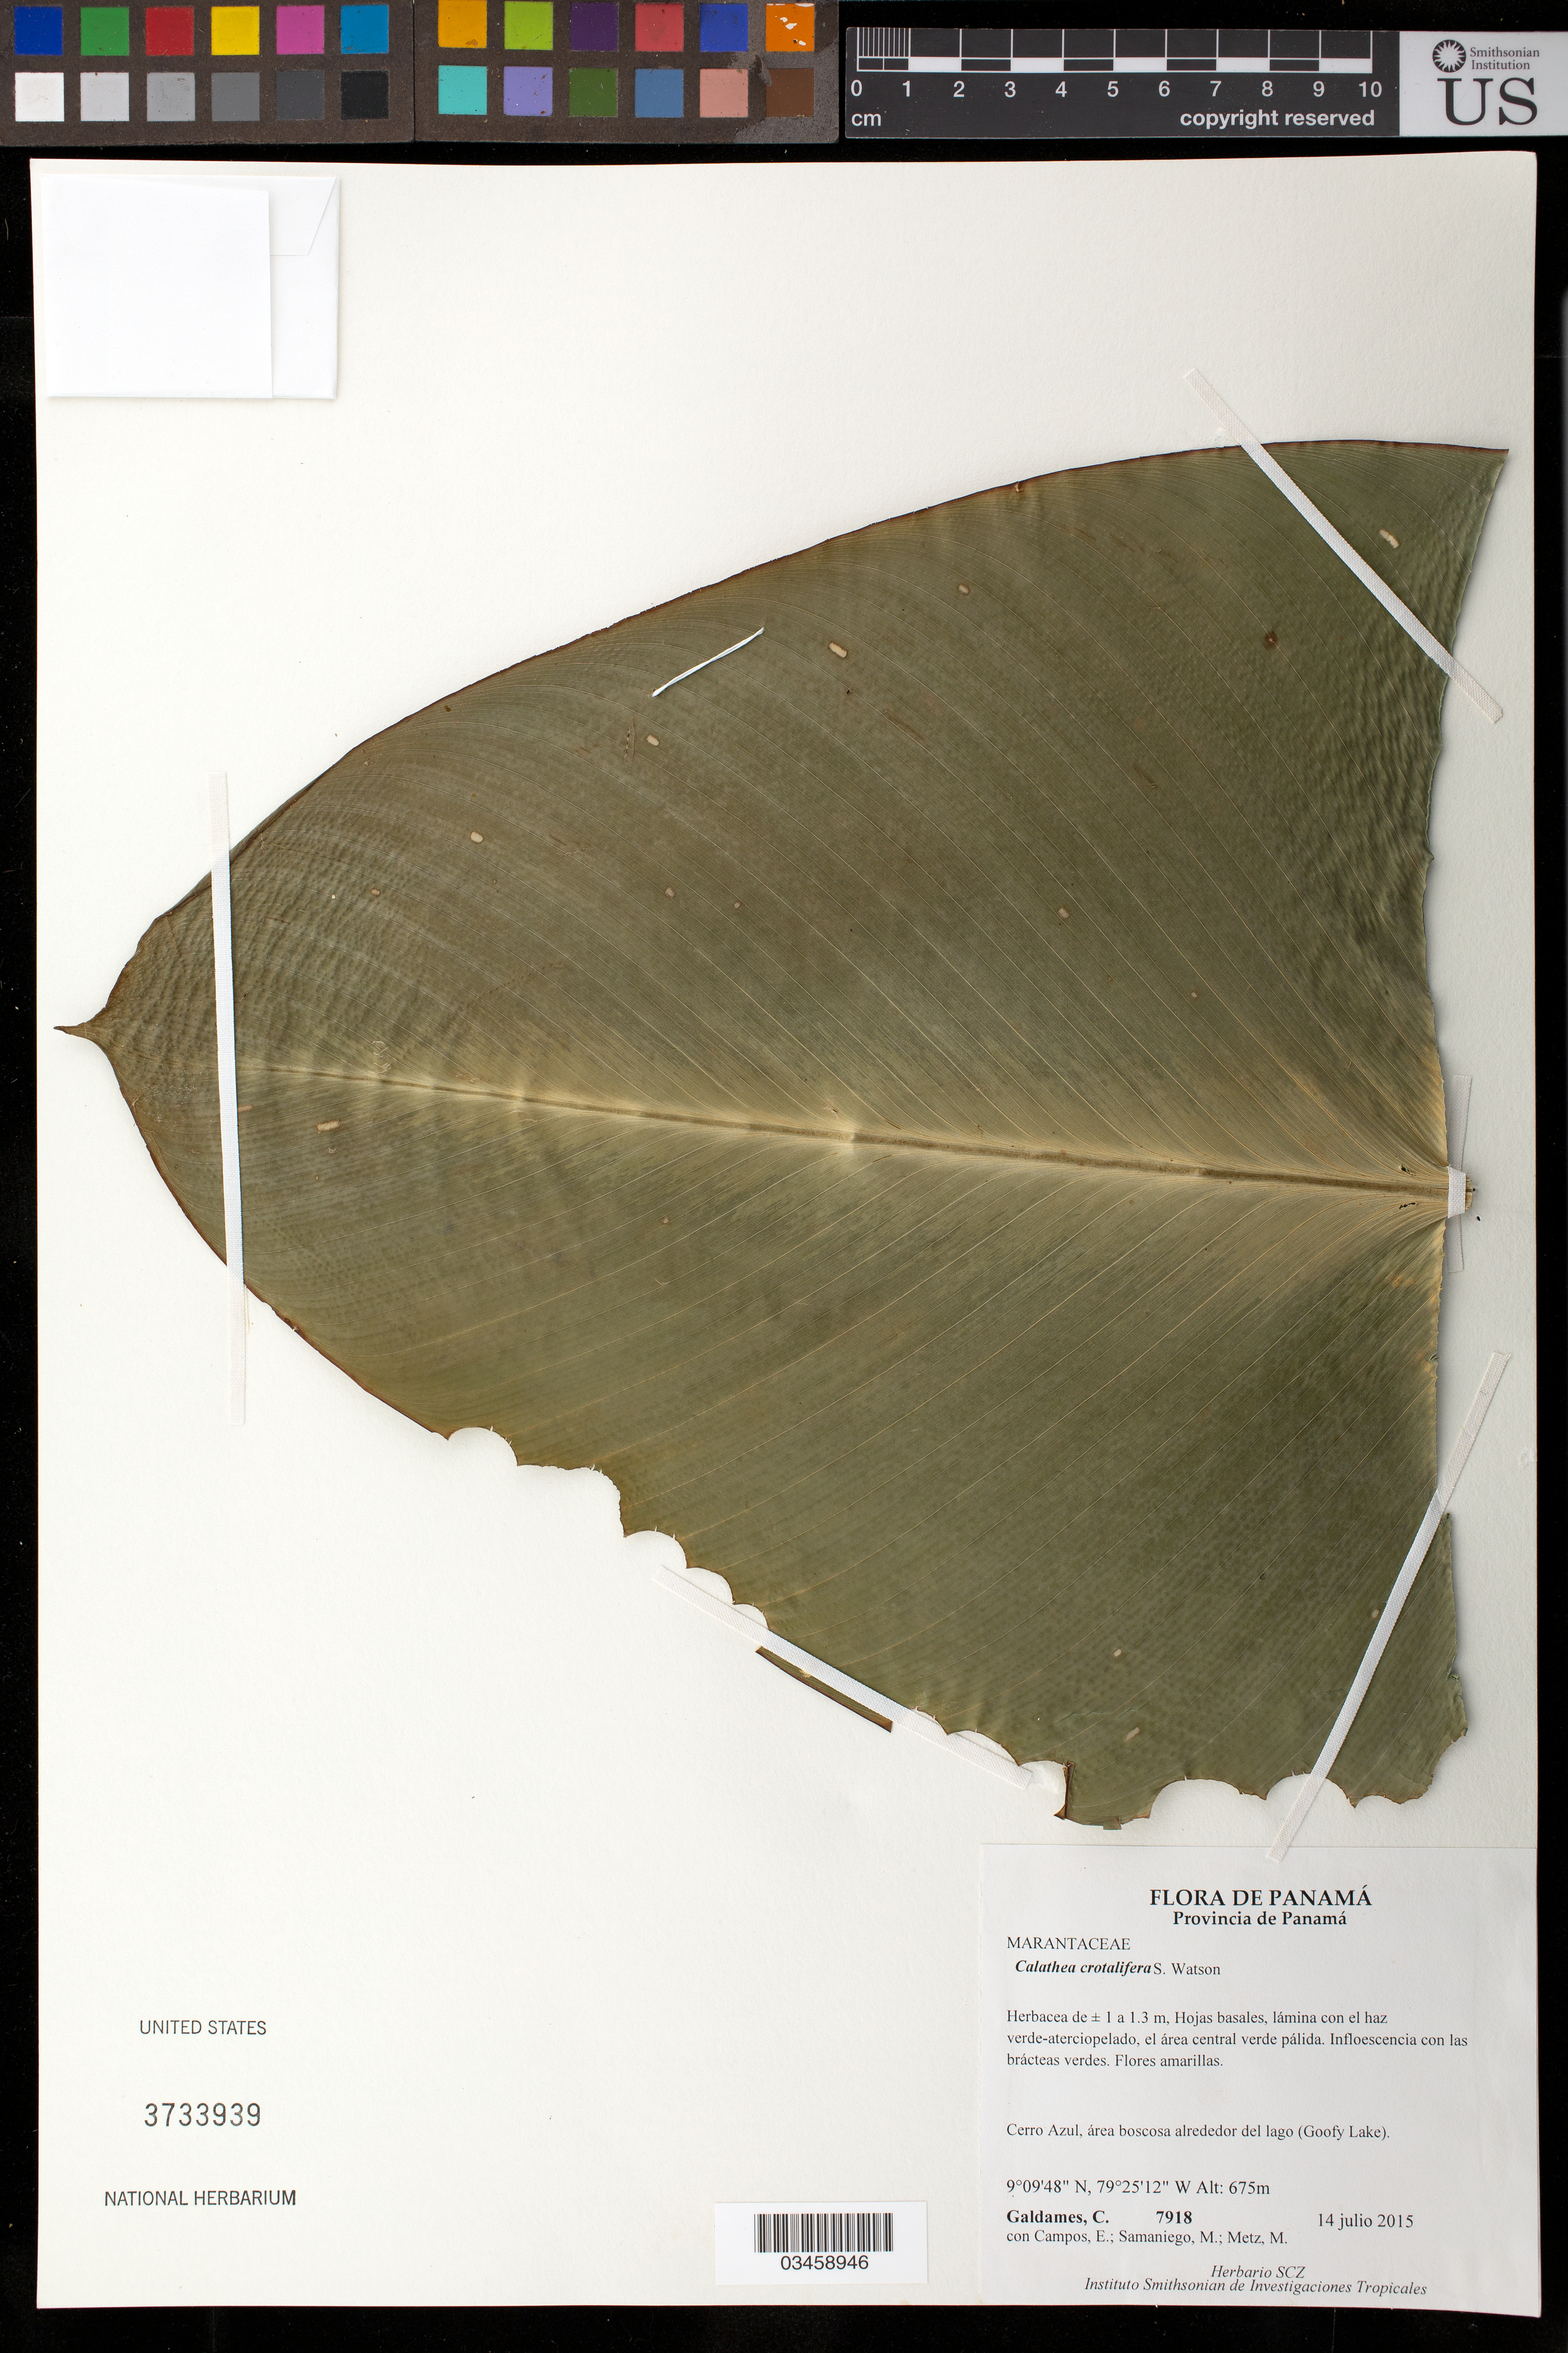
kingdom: Plantae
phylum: Tracheophyta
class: Liliopsida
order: Zingiberales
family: Marantaceae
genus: Calathea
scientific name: Calathea crotalifera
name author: S. Watson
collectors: C. Galdames, E. Campos, M. Samaniego & M. Metz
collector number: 7918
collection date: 2015-07-14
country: Panama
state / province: Panamá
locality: Cerro Azul, area boscosa alrededor del lago (Goofy Lake)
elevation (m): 675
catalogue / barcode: US 3733939